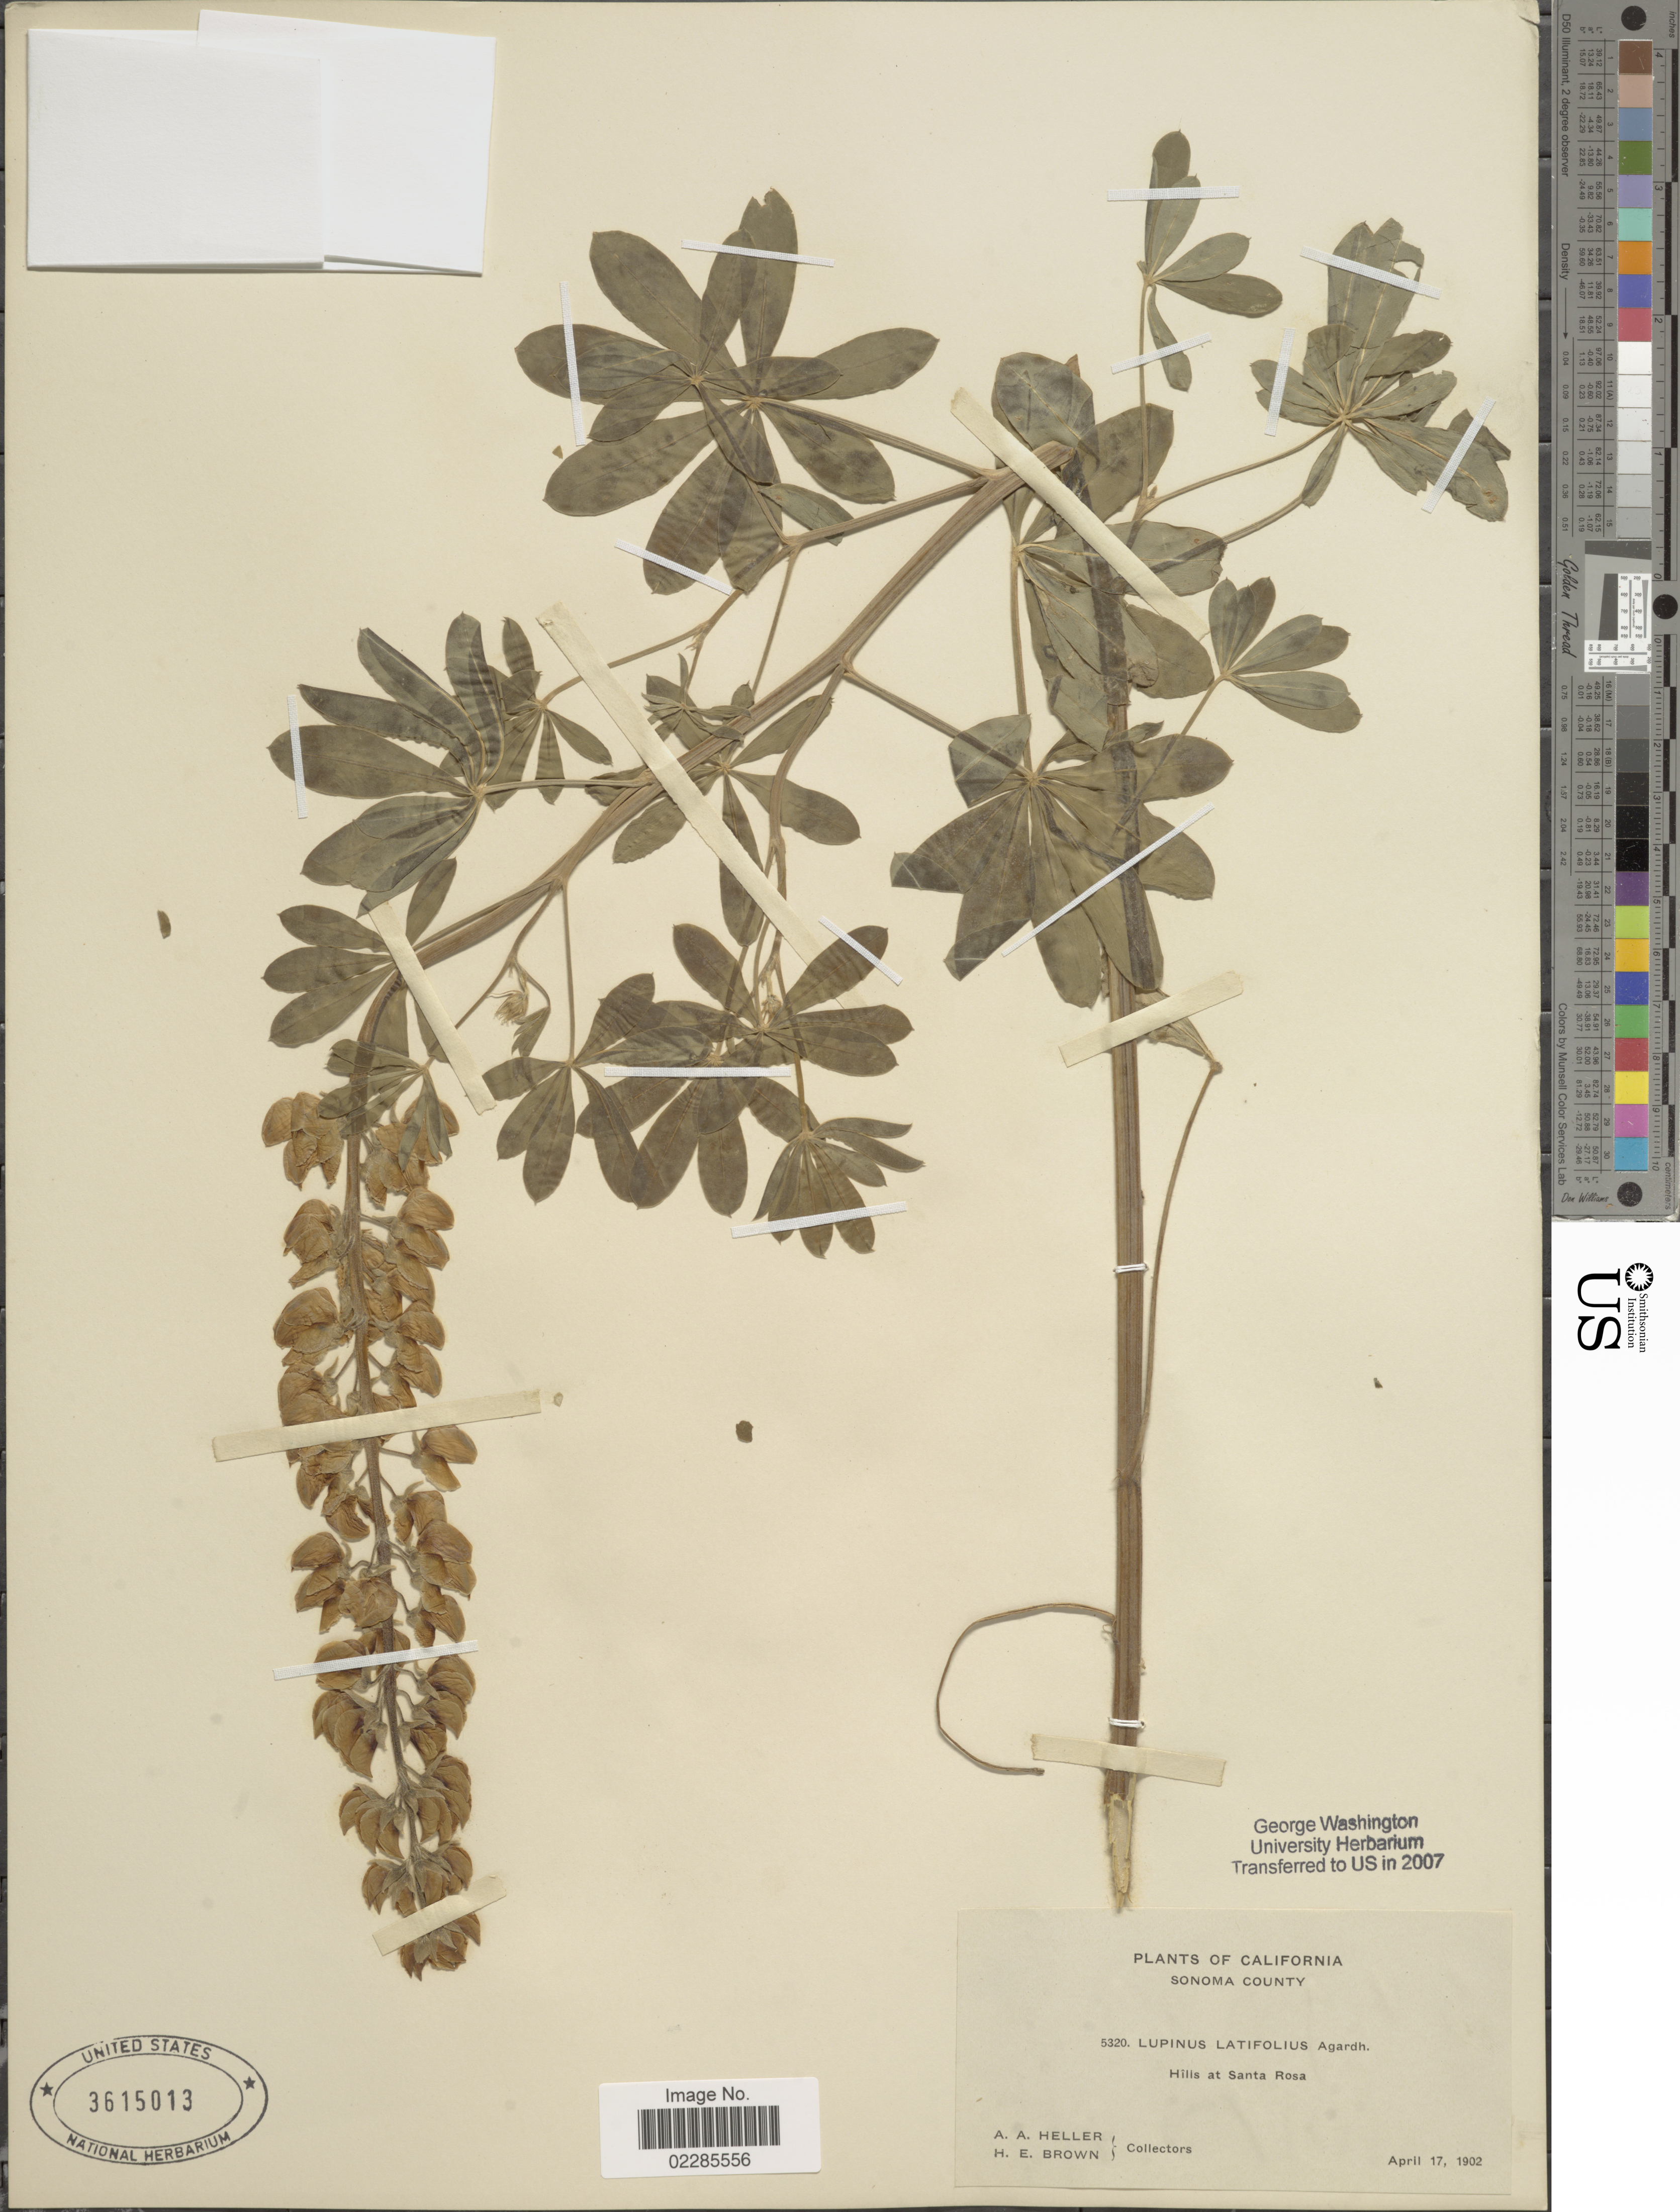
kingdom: Plantae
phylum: Tracheophyta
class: Magnoliopsida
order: Fabales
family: Fabaceae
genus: Lupinus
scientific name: Lupinus latifolius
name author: Lindl. ex J. Agardh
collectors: A. A. Heller & H. E. Brown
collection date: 1902-04-17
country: United States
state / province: California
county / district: Sonoma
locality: Sonoma County, Hill at Santa Rosa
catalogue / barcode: US 3615013